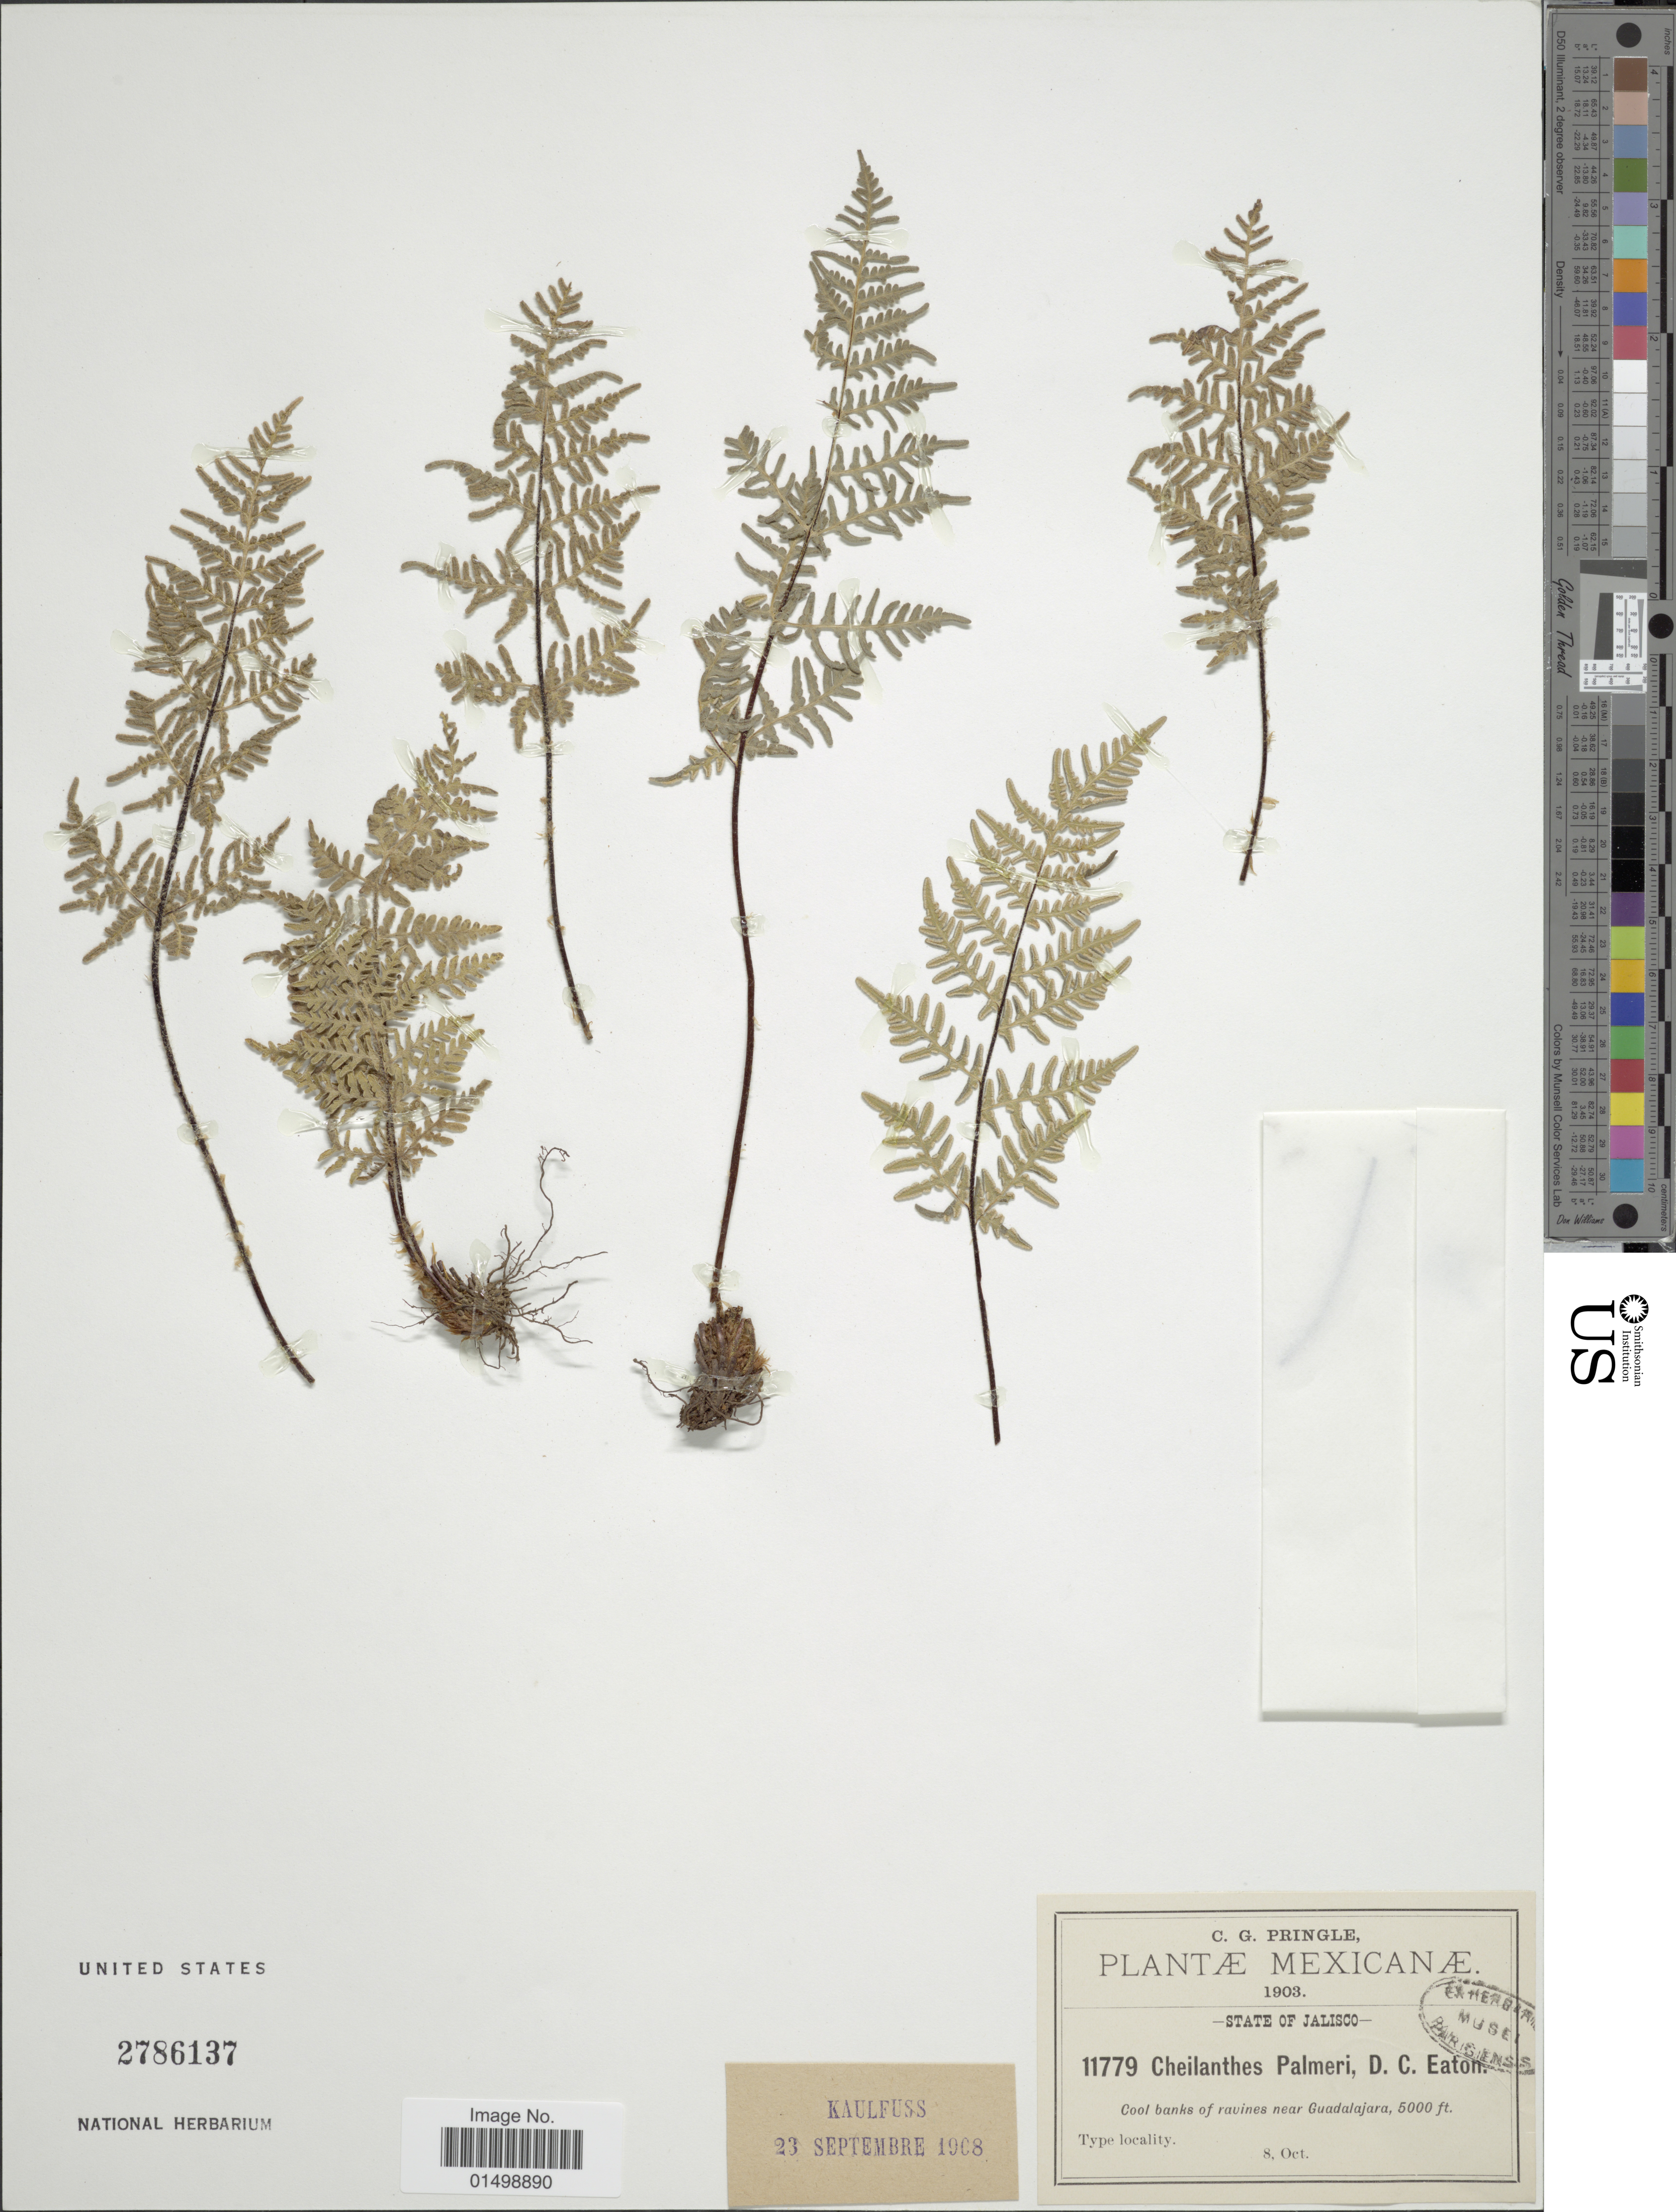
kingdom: Plantae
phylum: Tracheophyta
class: Polypodiopsida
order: Polypodiales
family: Pteridaceae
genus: Cheilanthes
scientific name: Cheilanthes palmeri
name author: D.C. Eaton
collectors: C. G. Pringle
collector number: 11779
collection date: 1903-10-08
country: Mexico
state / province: Jalisco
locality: Cool banks of ravines near Guadalajara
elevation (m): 1524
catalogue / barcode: US 2786137